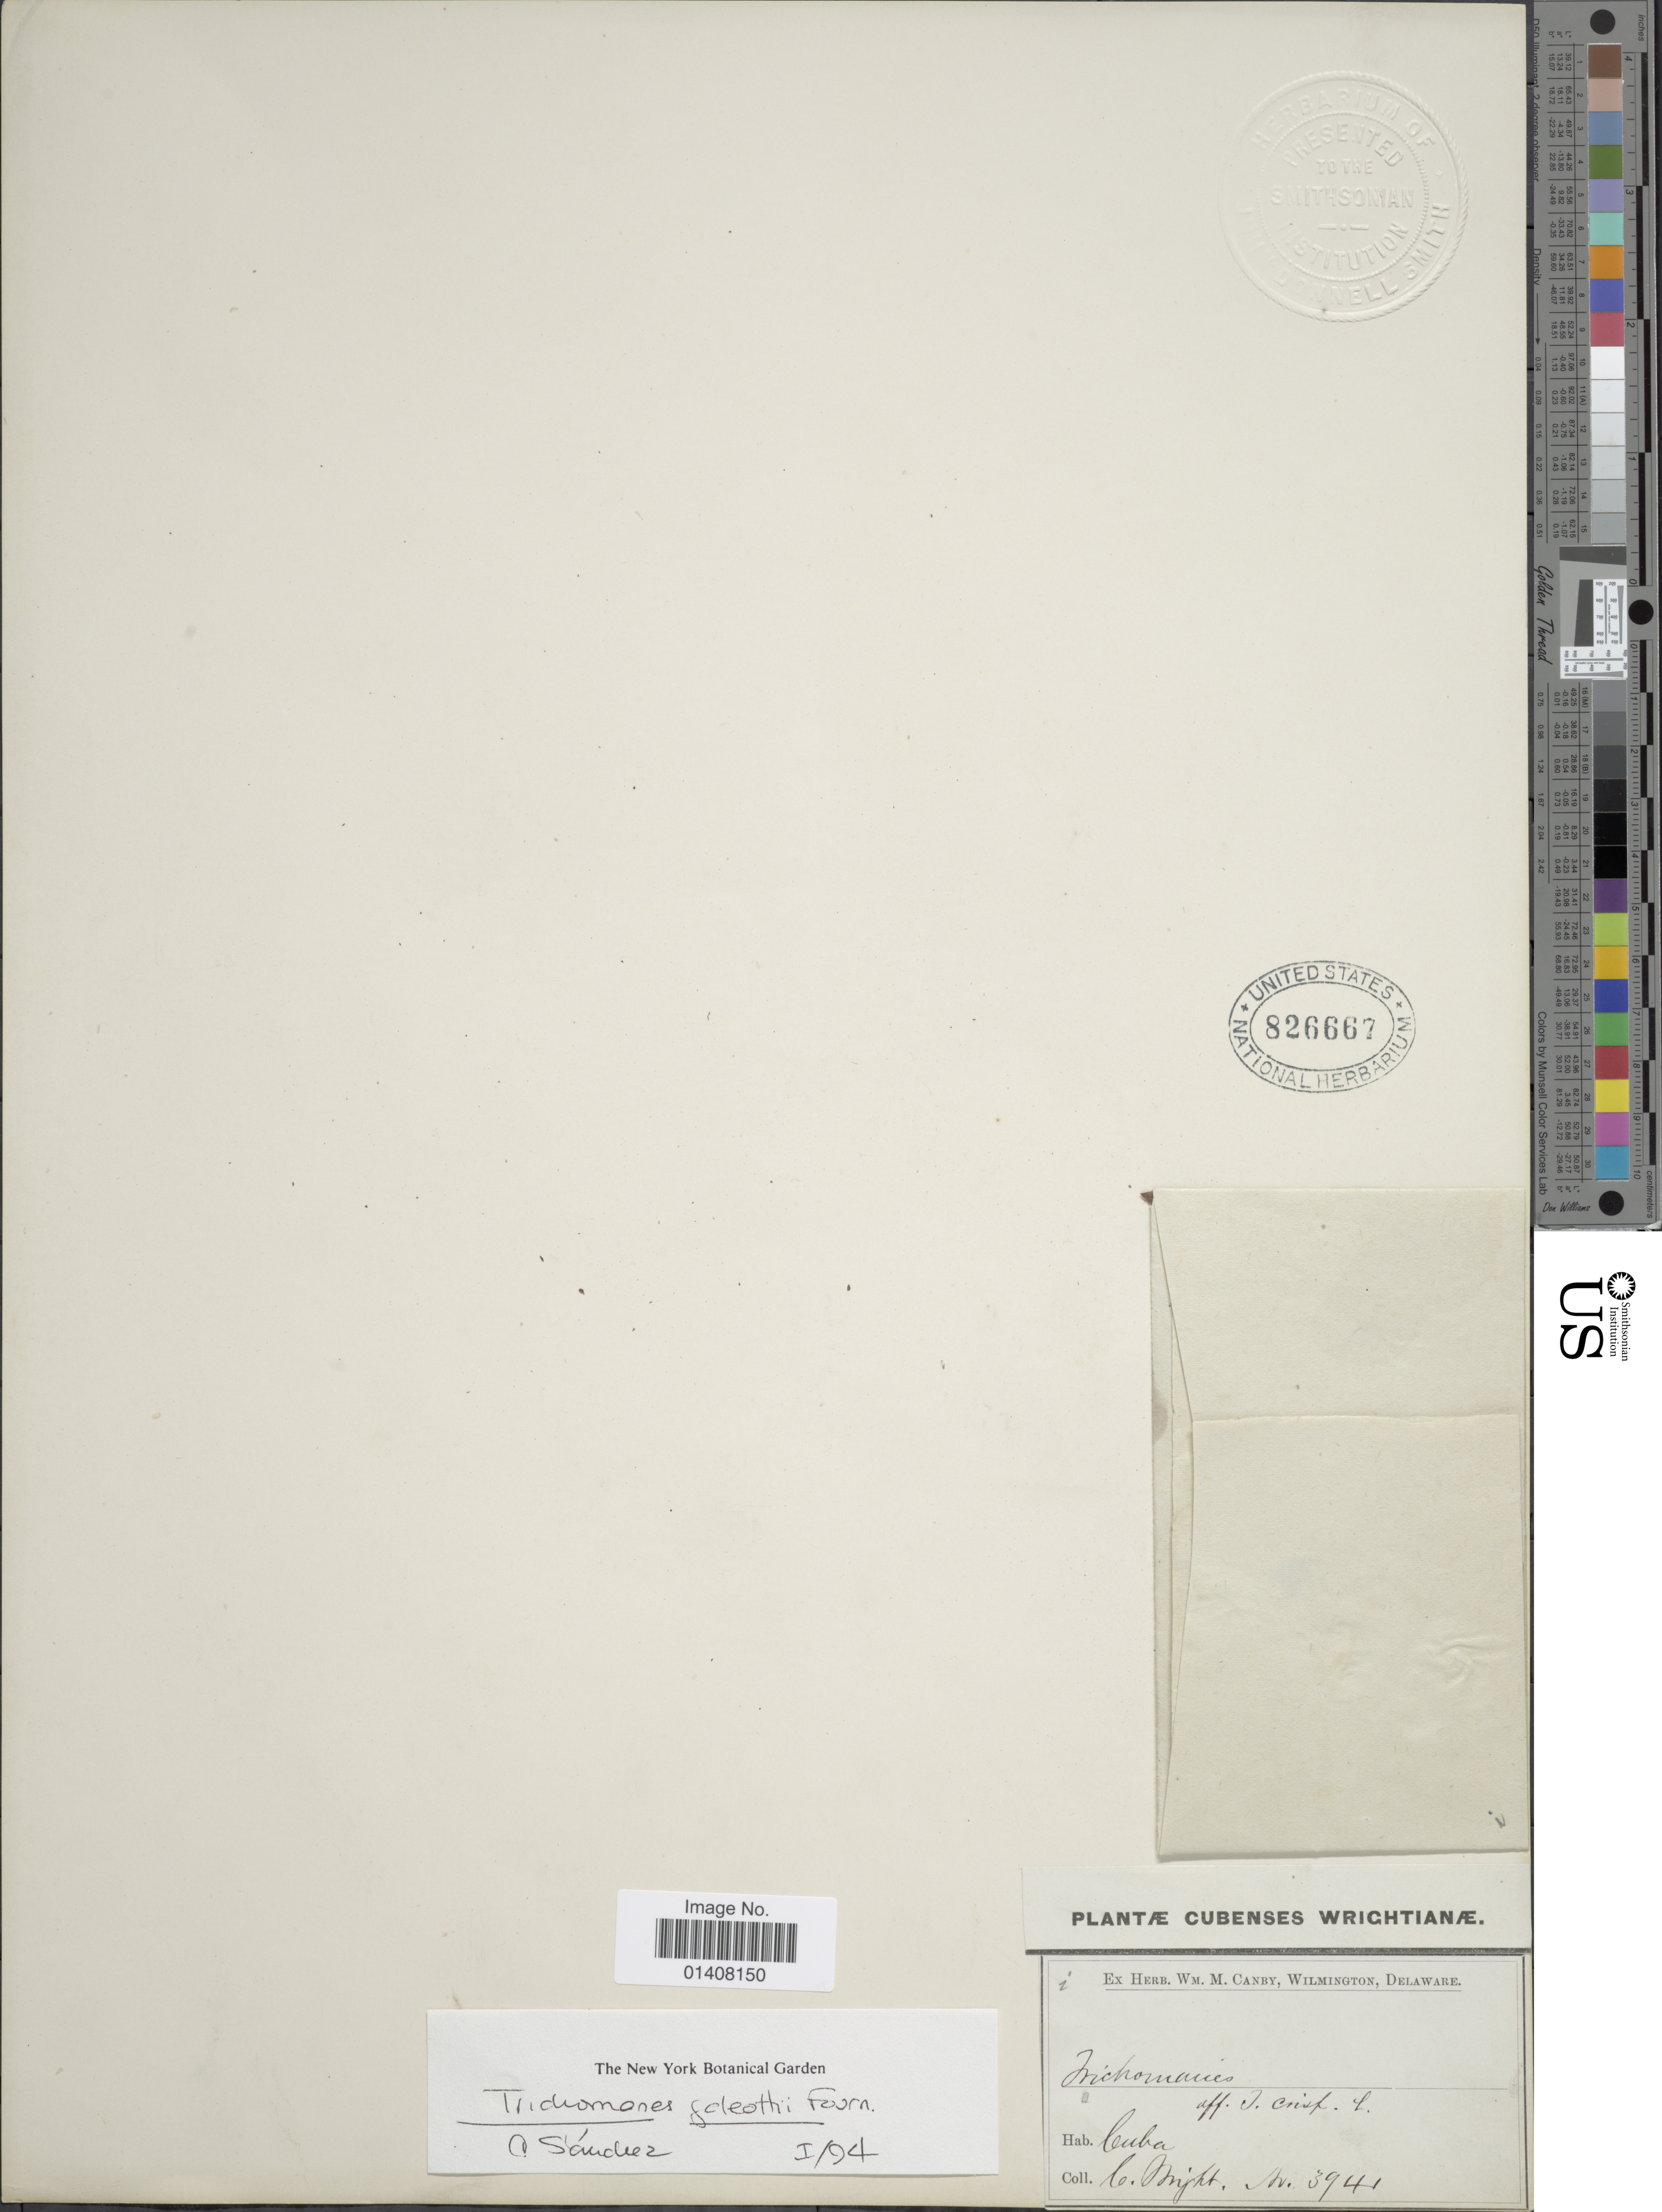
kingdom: Plantae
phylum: Tracheophyta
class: Polypodiopsida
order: Hymenophyllales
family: Hymenophyllaceae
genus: Trichomanes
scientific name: Trichomanes galeottii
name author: E. Fourn.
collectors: C. Wright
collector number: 3941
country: Cuba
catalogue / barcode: US 826667